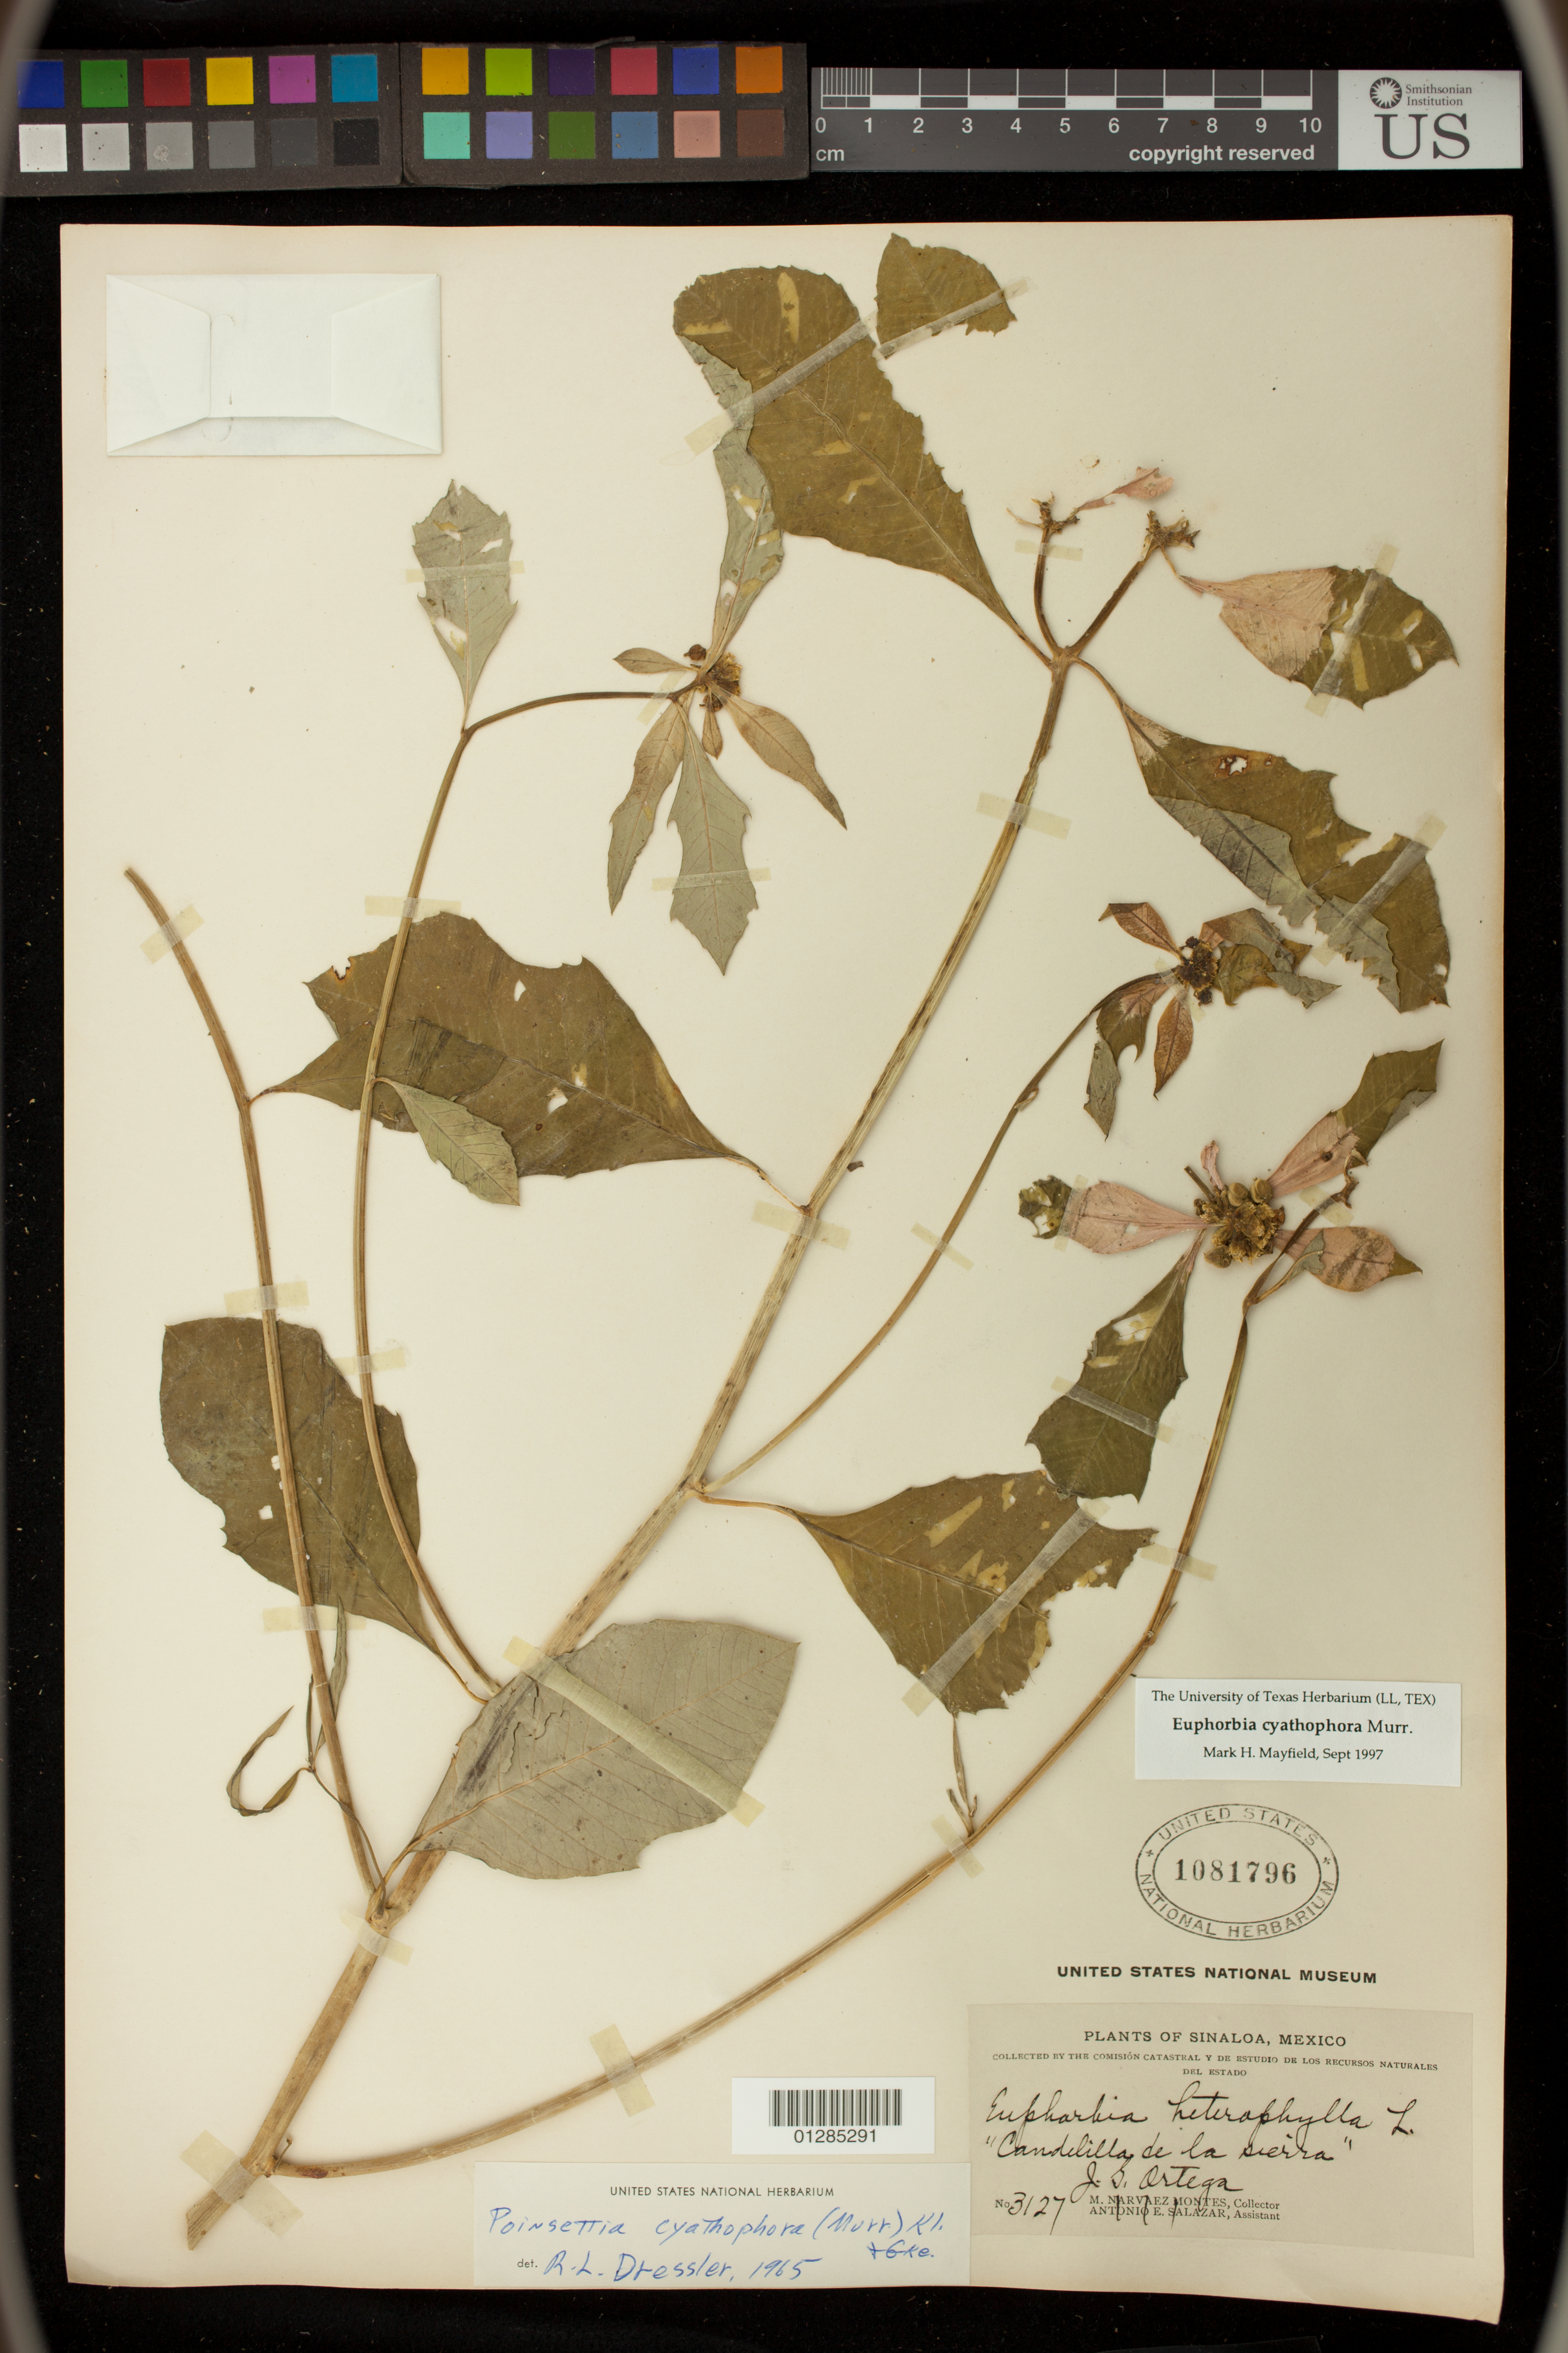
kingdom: Plantae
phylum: Tracheophyta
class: Magnoliopsida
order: Malpighiales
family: Euphorbiaceae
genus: Euphorbia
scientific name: Euphorbia heterophylla var. cyathophora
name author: (Murr.) Griseb.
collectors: J. Ortega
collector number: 3127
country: Mexico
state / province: Sinaloa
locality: Candelilla de la sierra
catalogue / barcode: US 1081796